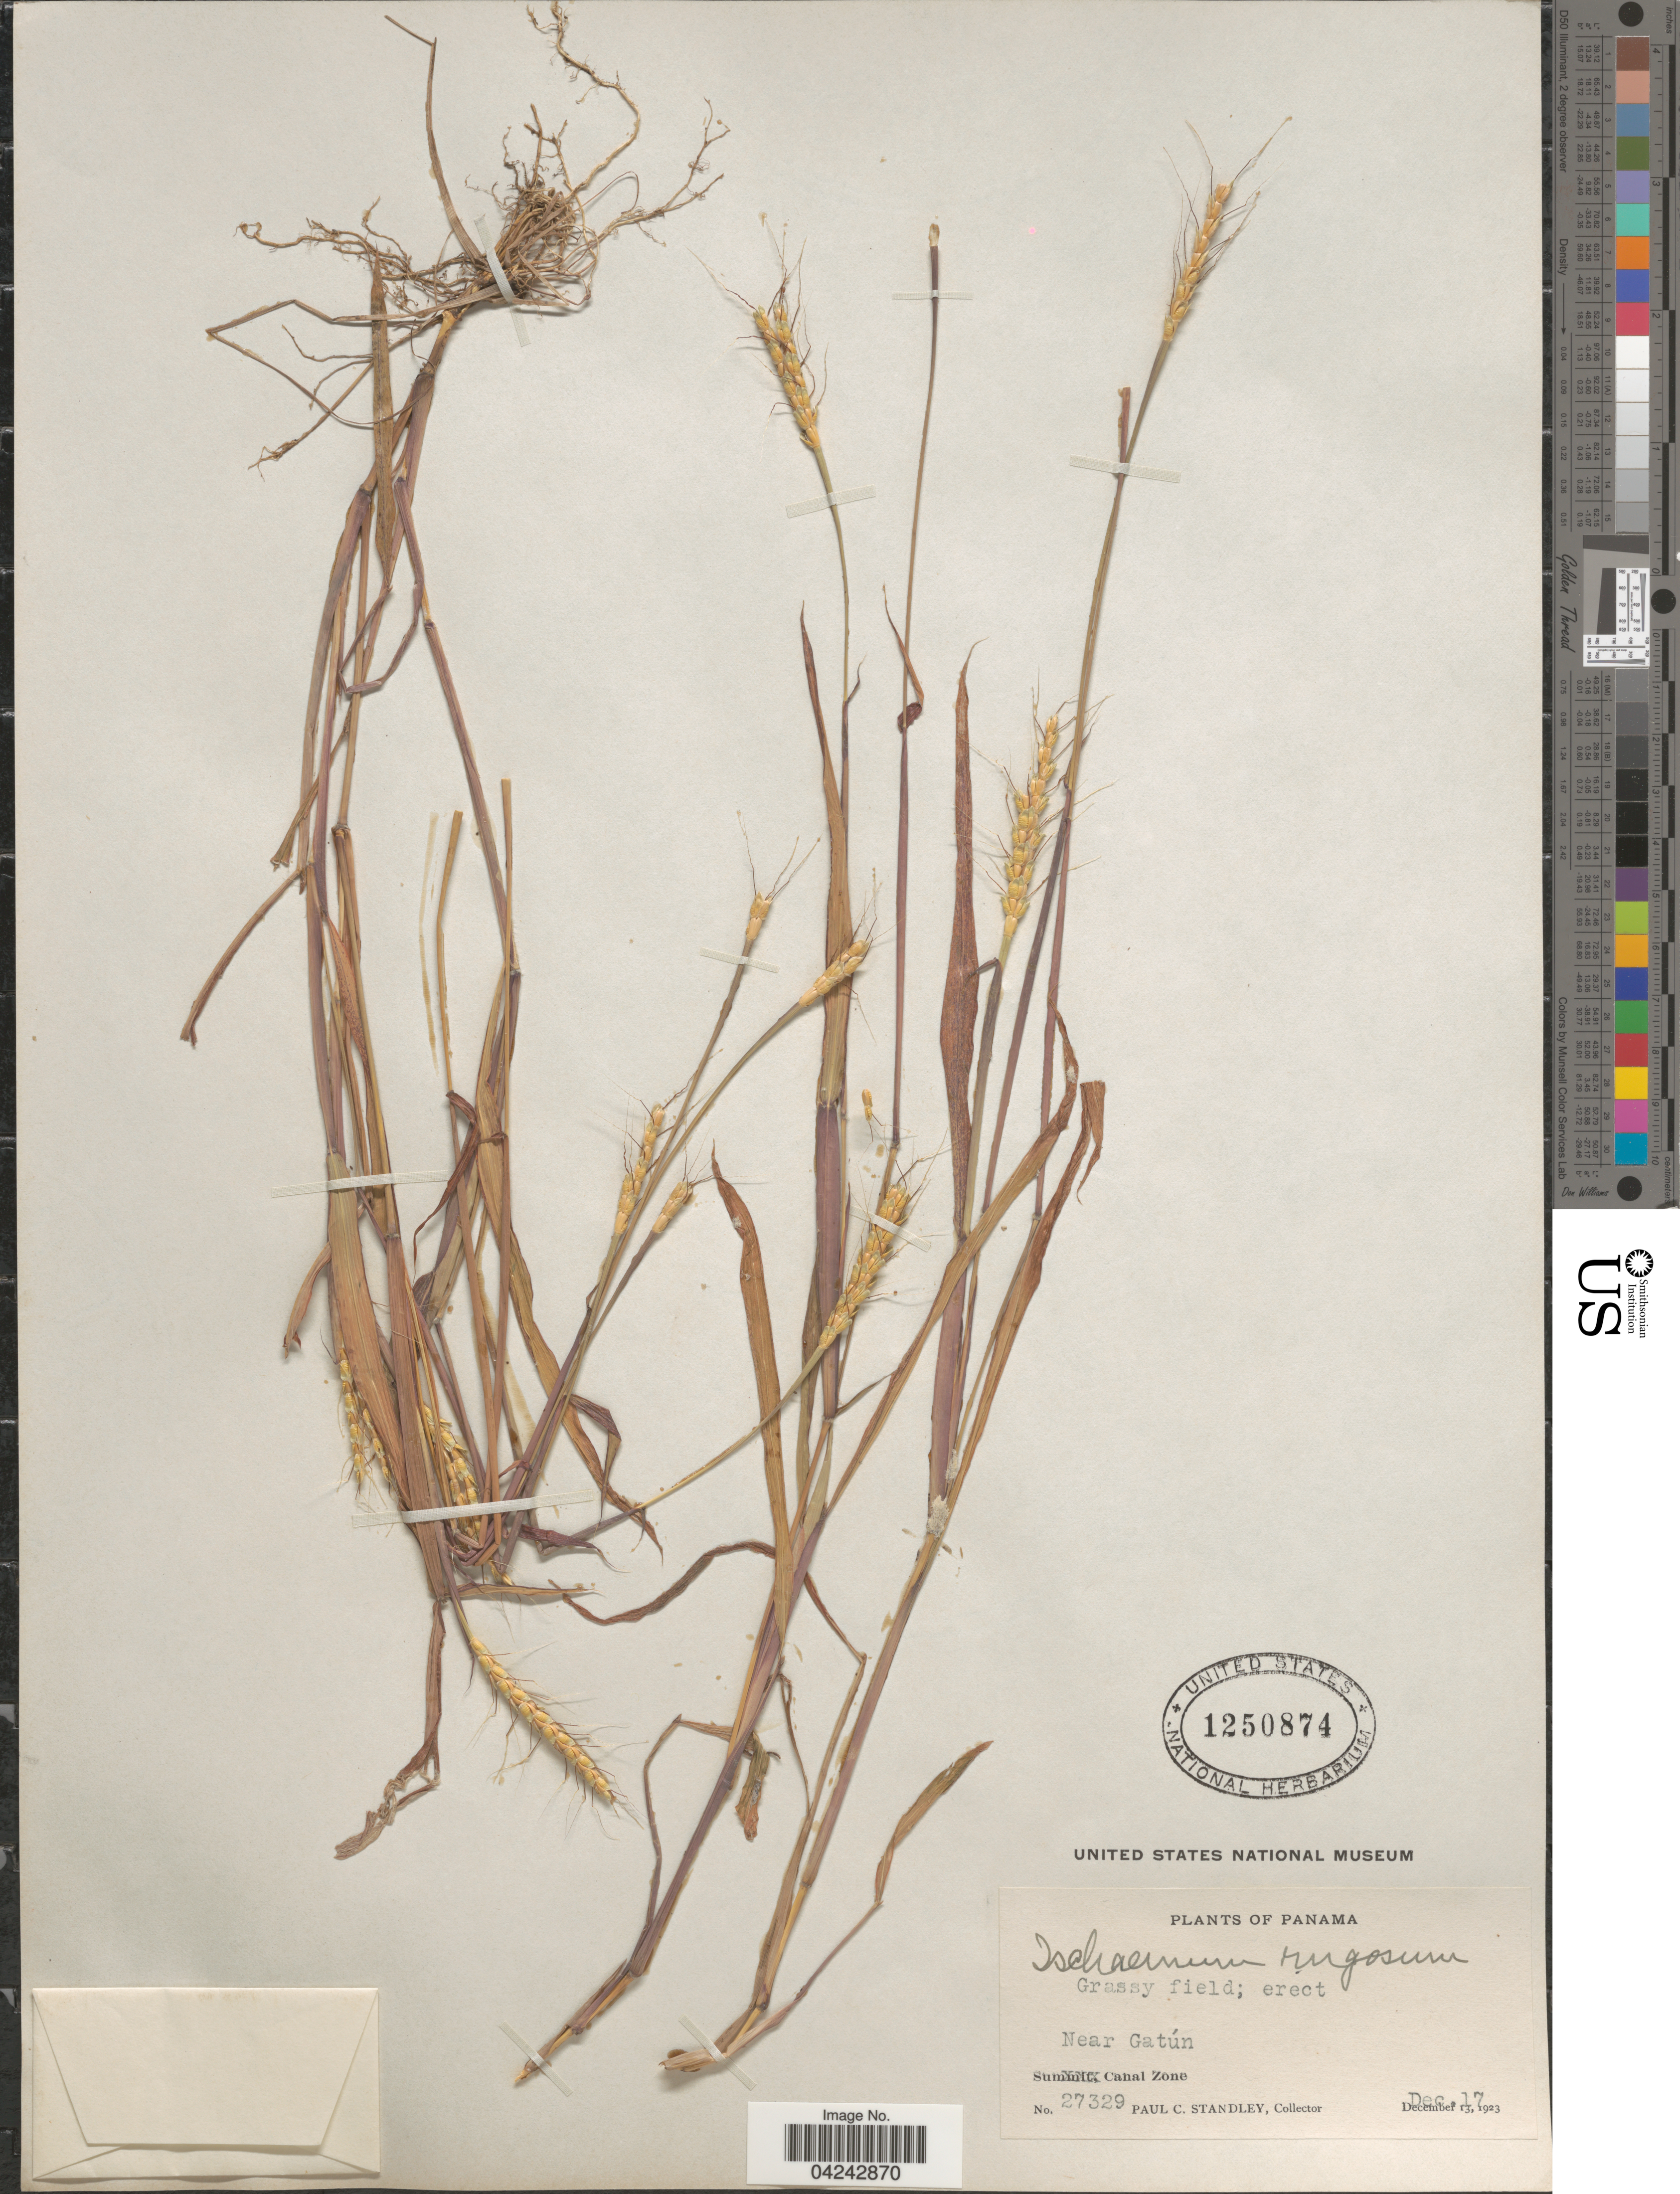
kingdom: Plantae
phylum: Tracheophyta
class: Liliopsida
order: Poales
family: Poaceae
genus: Ischaemum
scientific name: Ischaemum rugosum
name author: Salisb.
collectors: P. C. Standley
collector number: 27239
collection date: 1923-12-17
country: Panama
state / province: Colón / Panamá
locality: Near Gatun. Canal Zone.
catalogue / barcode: US 1250874